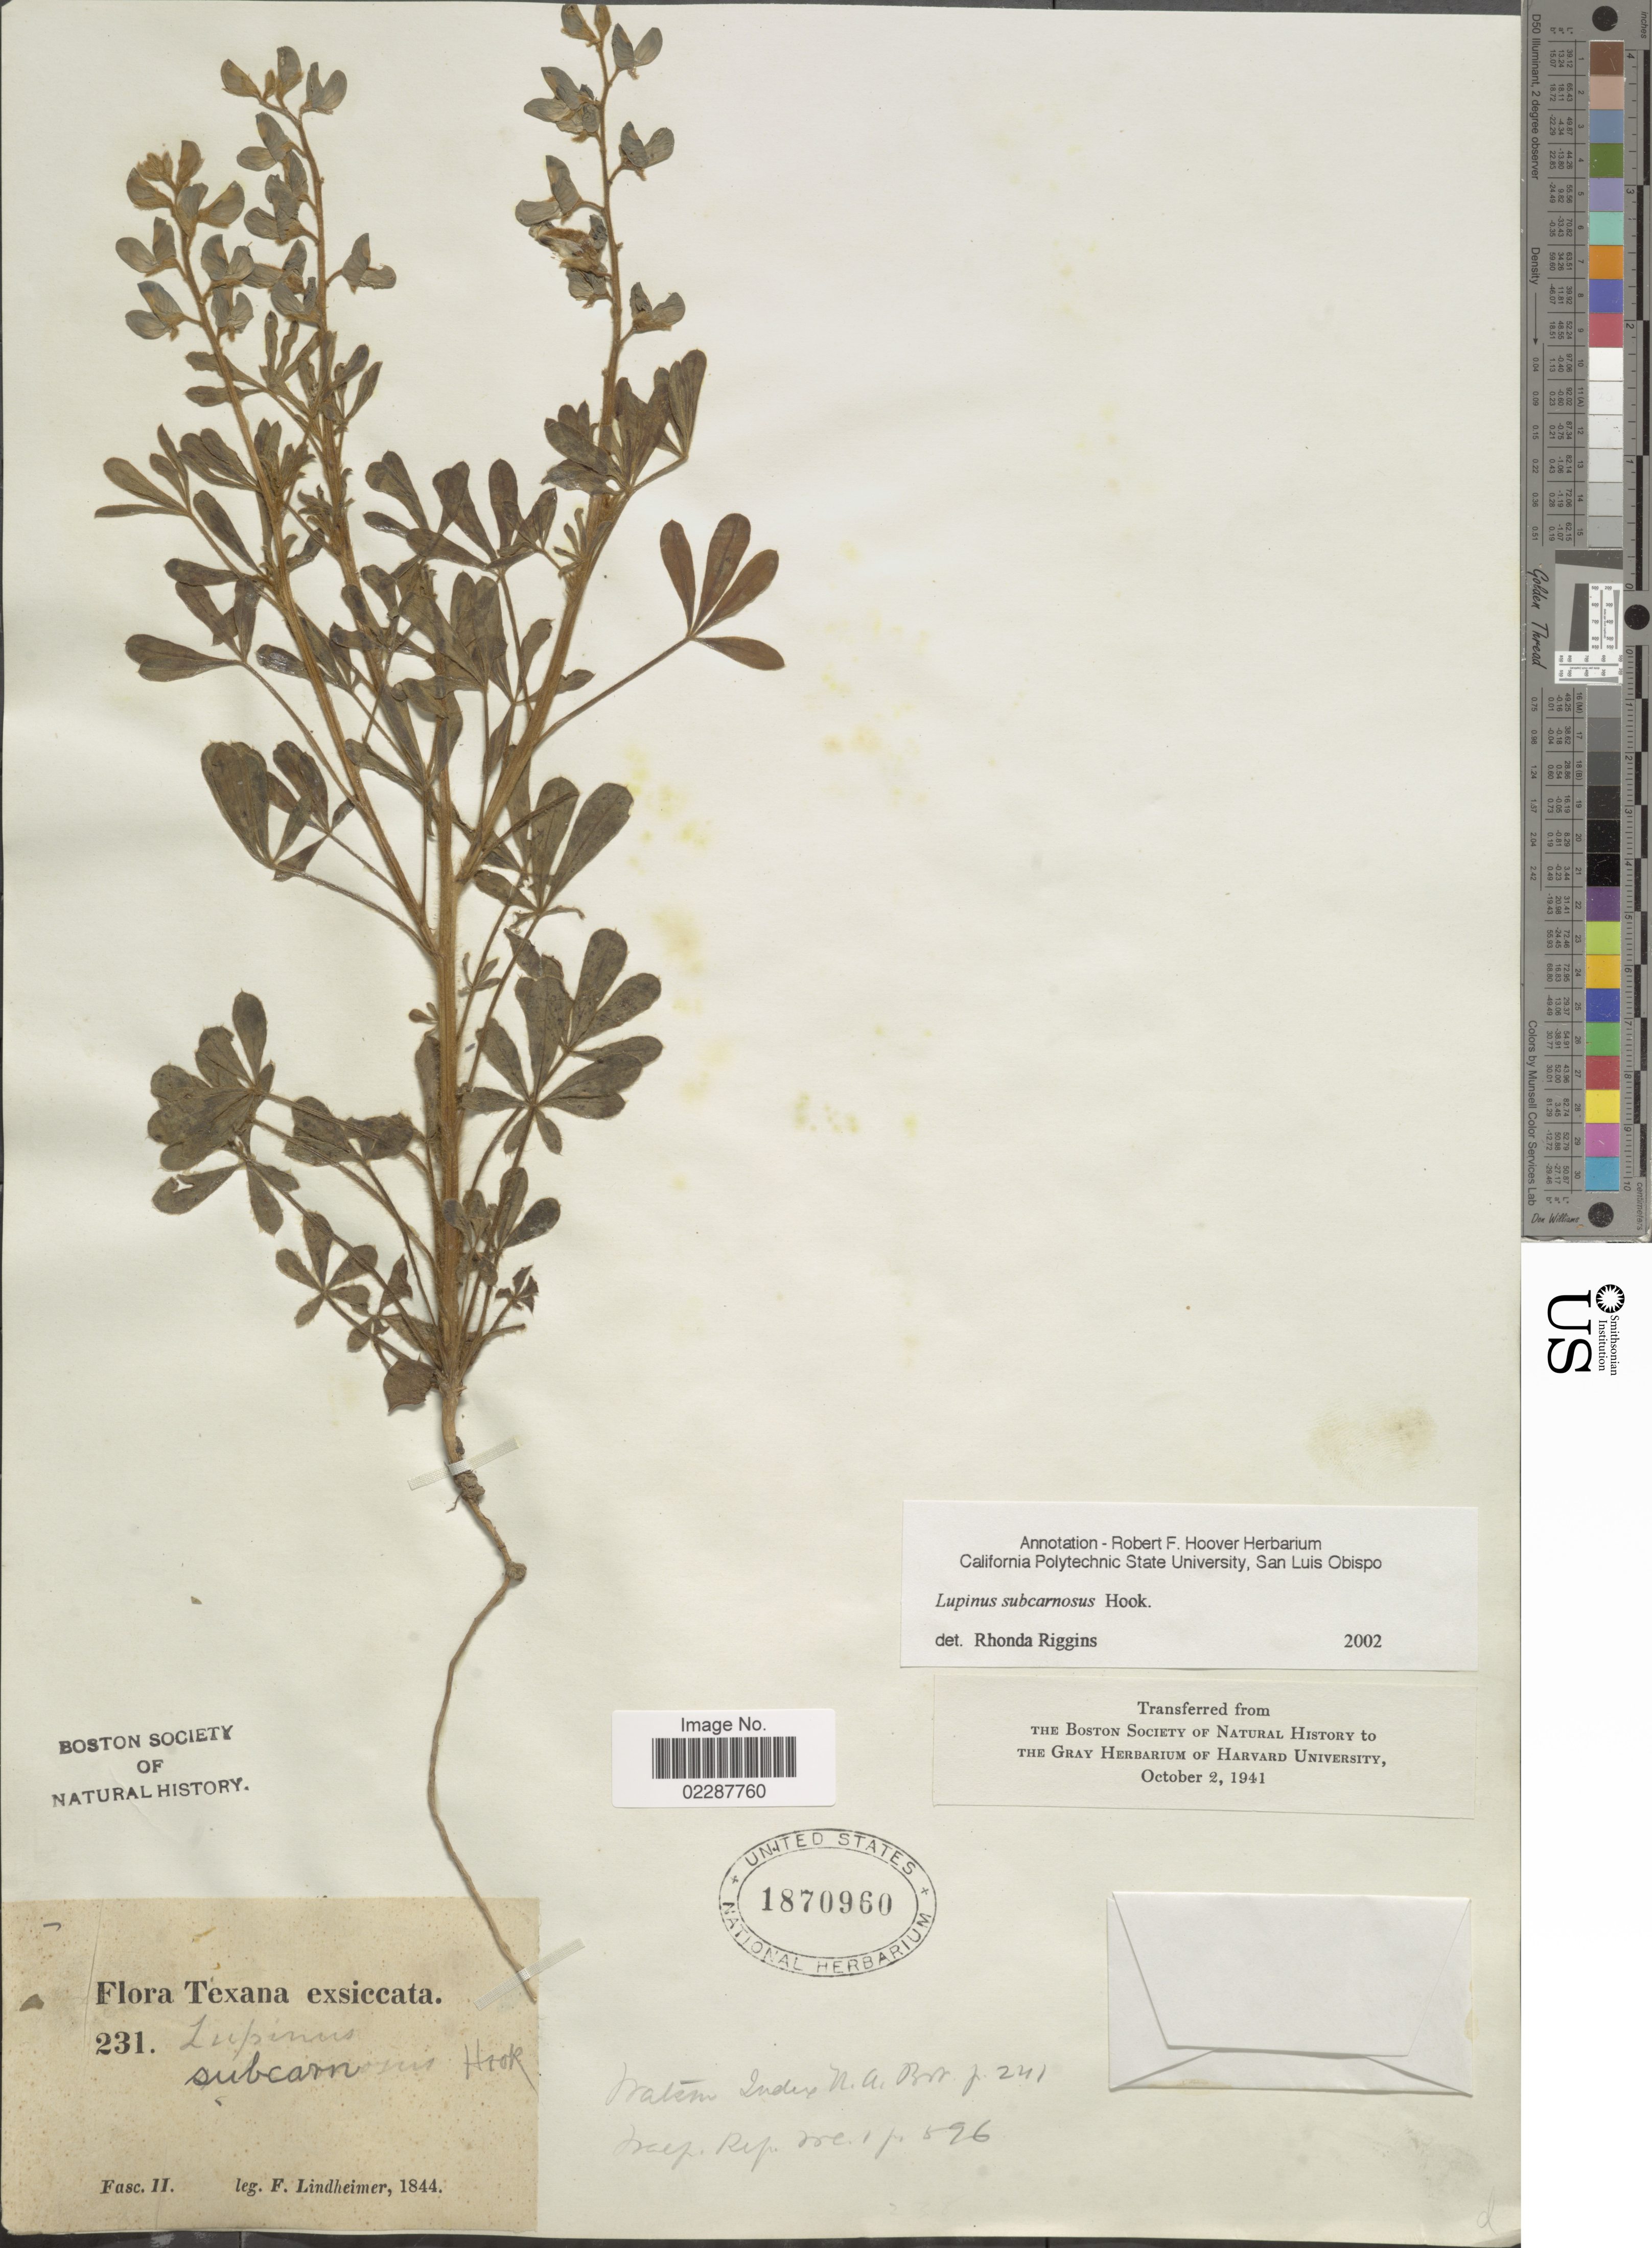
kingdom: Plantae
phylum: Tracheophyta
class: Magnoliopsida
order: Fabales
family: Fabaceae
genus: Lupinus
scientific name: Lupinus subcarnosus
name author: Hook.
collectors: F. Lindheimer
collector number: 231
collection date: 1844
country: United States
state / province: Texas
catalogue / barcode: US 1870960